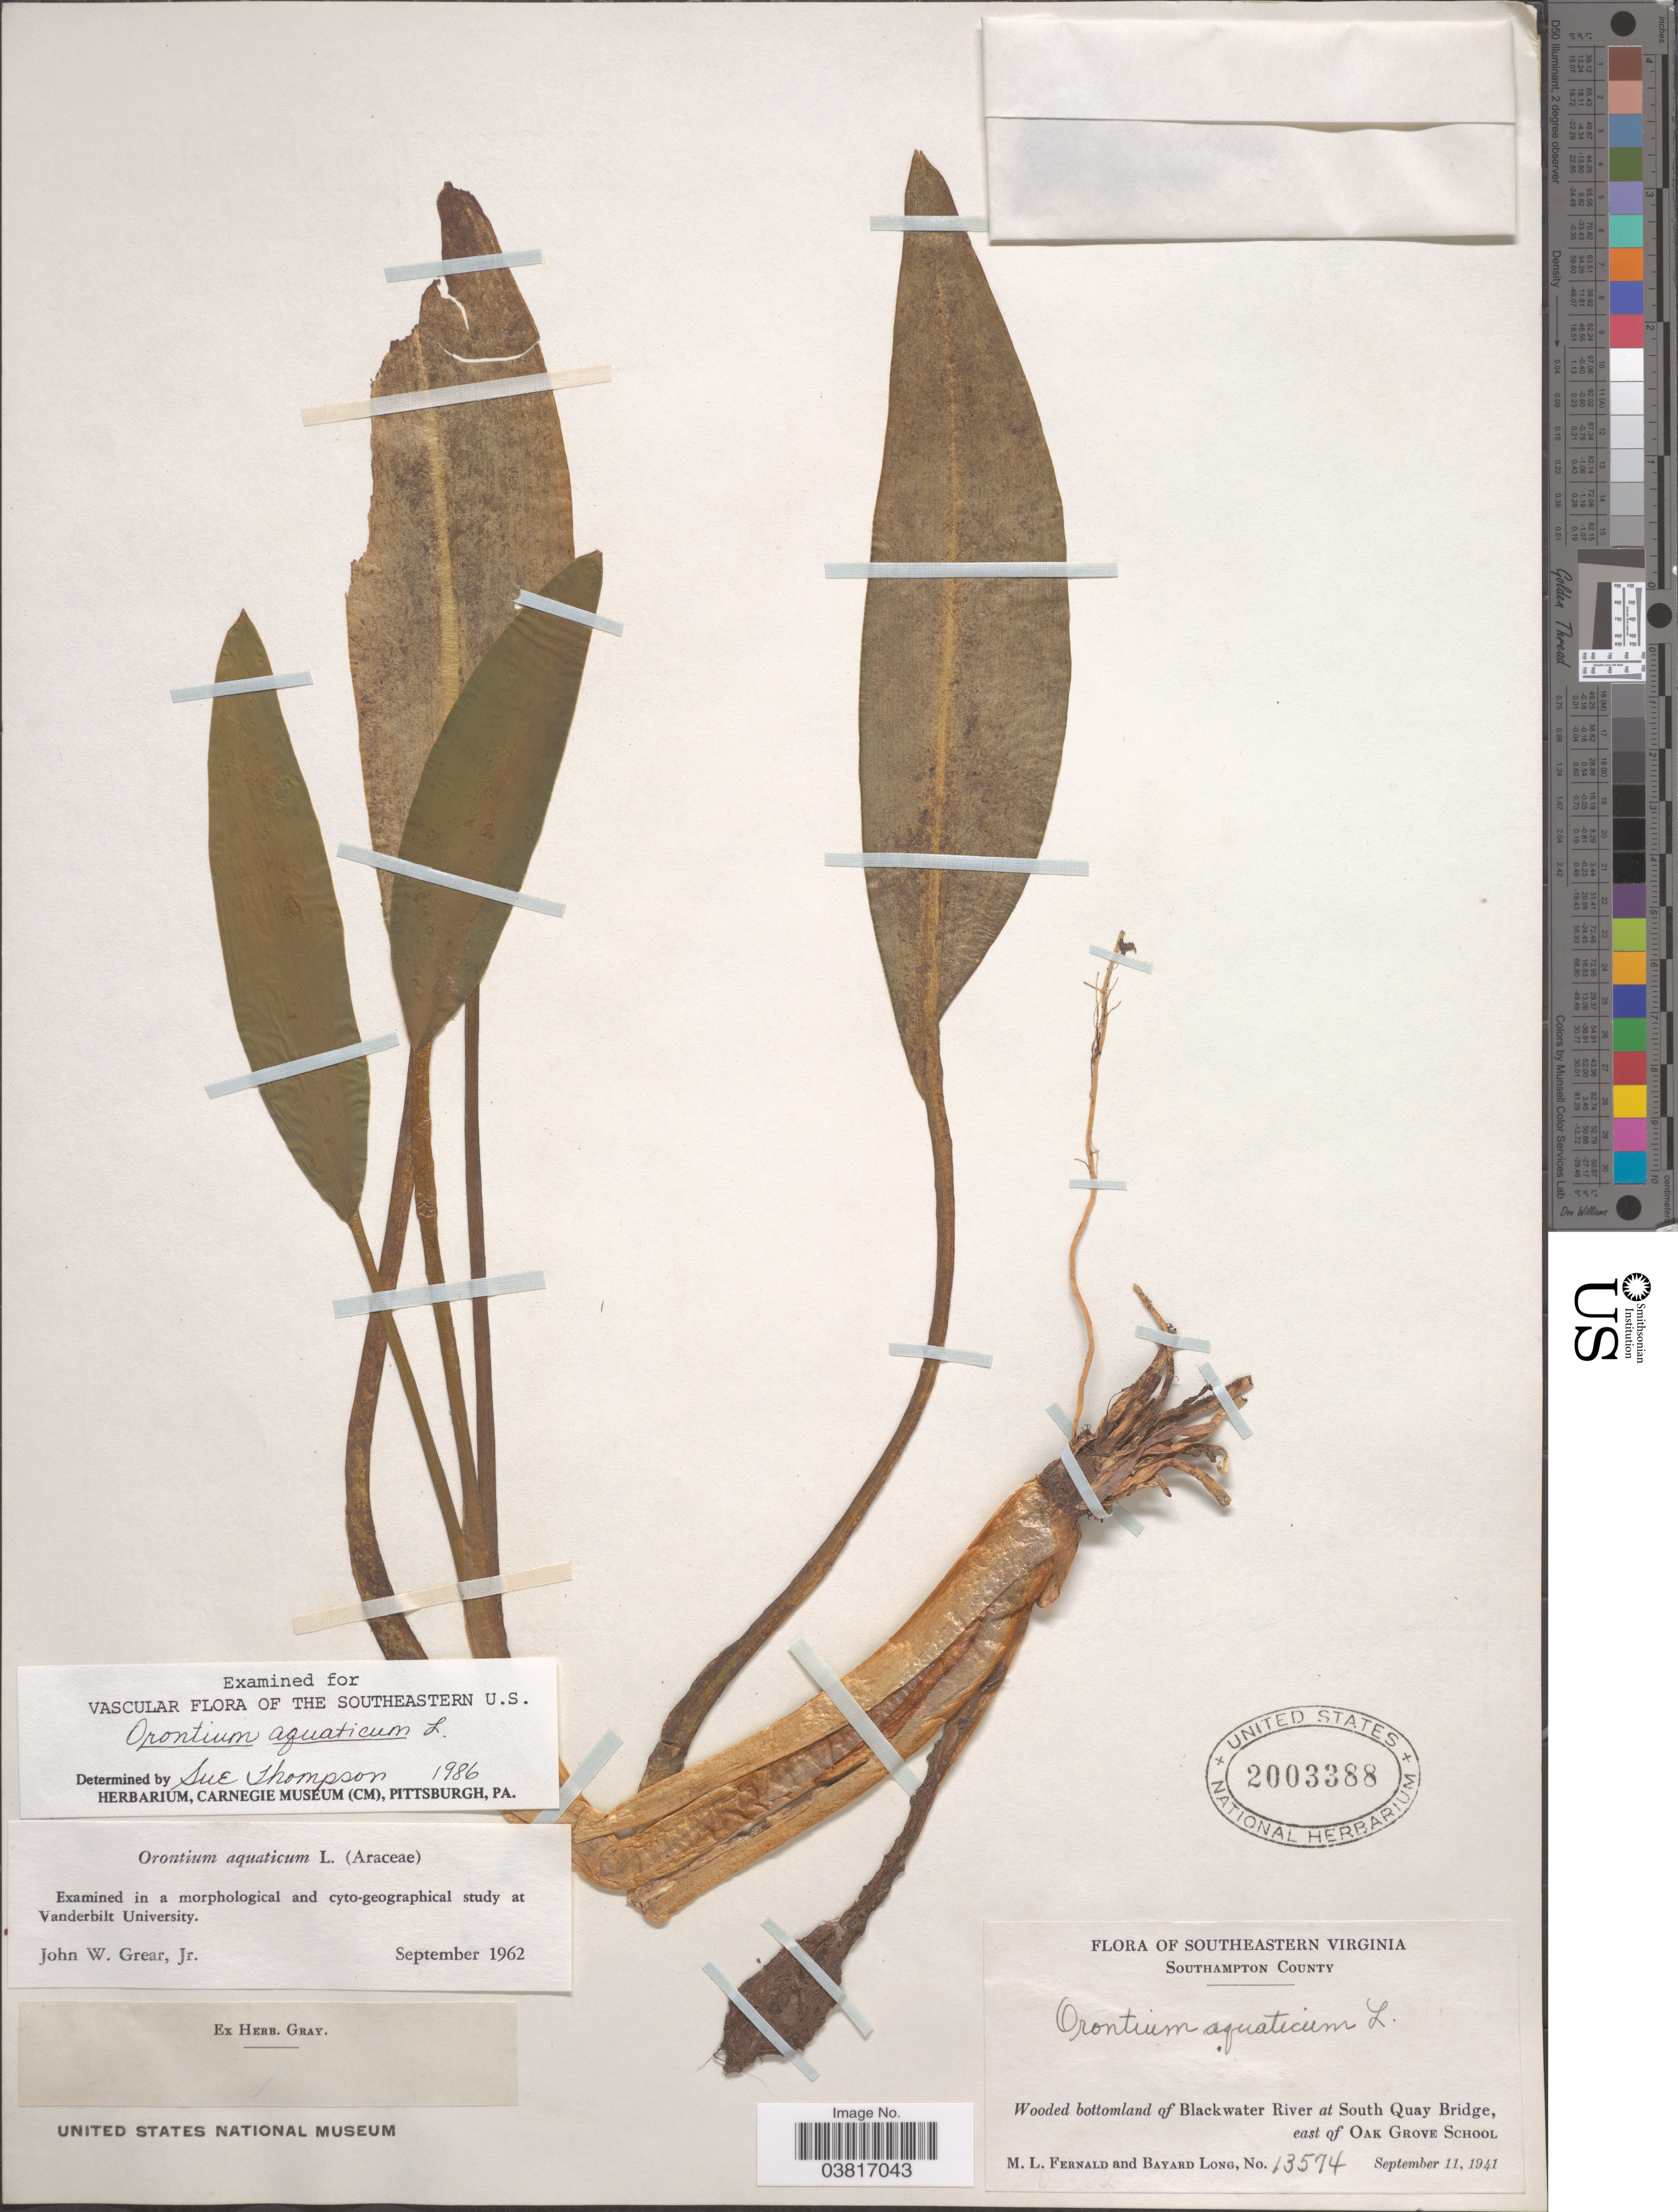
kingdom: Plantae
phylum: Tracheophyta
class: Liliopsida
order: Alismatales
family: Araceae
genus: Orontium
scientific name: Orontium aquaticum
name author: L.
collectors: M. L. Fernald & B. Long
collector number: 13574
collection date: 1941-09-11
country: United States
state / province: Virginia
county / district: Southampton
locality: Southeastern Virginia. Southampton County. Wooded bottomland of Blackwater River at South Quay Bridge, east of Oak Grove School.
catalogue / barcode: US 2003388